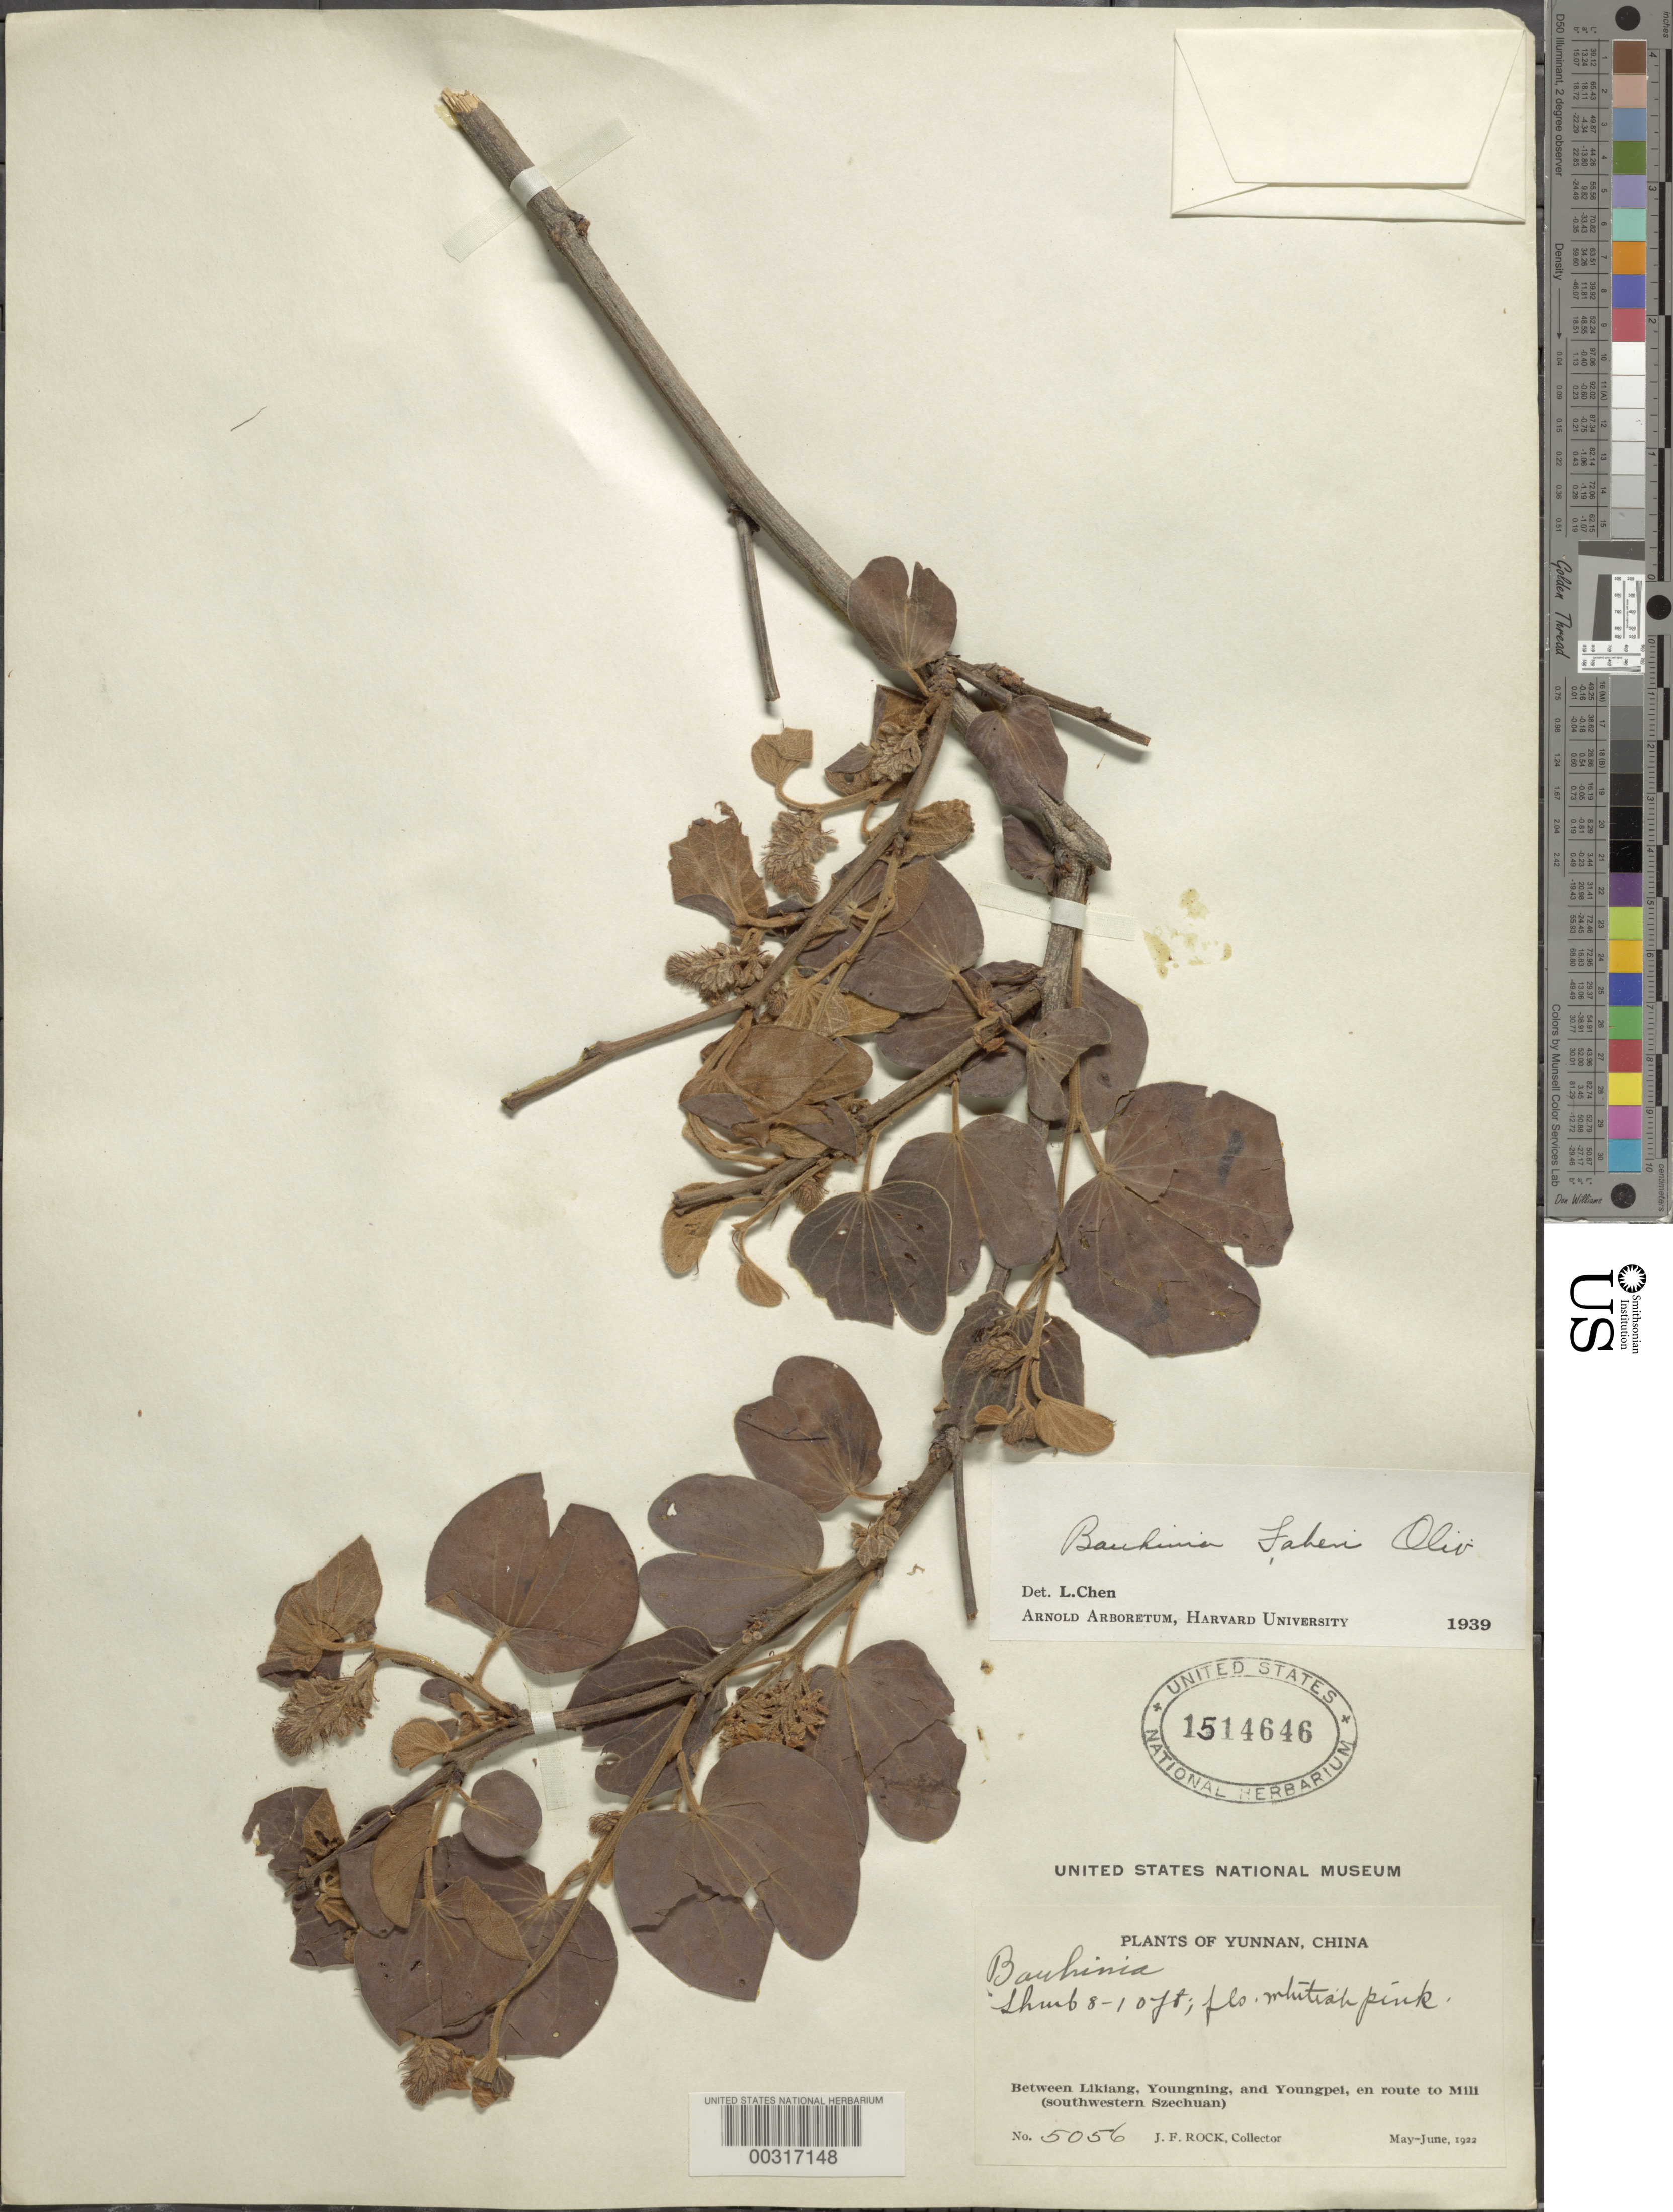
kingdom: Plantae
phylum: Tracheophyta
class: Magnoliopsida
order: Fabales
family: Fabaceae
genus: Bauhinia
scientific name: Bauhinia brachycarpa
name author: Wall. ex Benth.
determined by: U.S. National Herbarium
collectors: J. F. Rock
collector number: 5056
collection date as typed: May 1922 to -- Jun 1922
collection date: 1922-05/1922-06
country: China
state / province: Yunnan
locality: Between likiang, youngning, and youngpei, en route to mili (sw szechuan)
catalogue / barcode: US 1514646